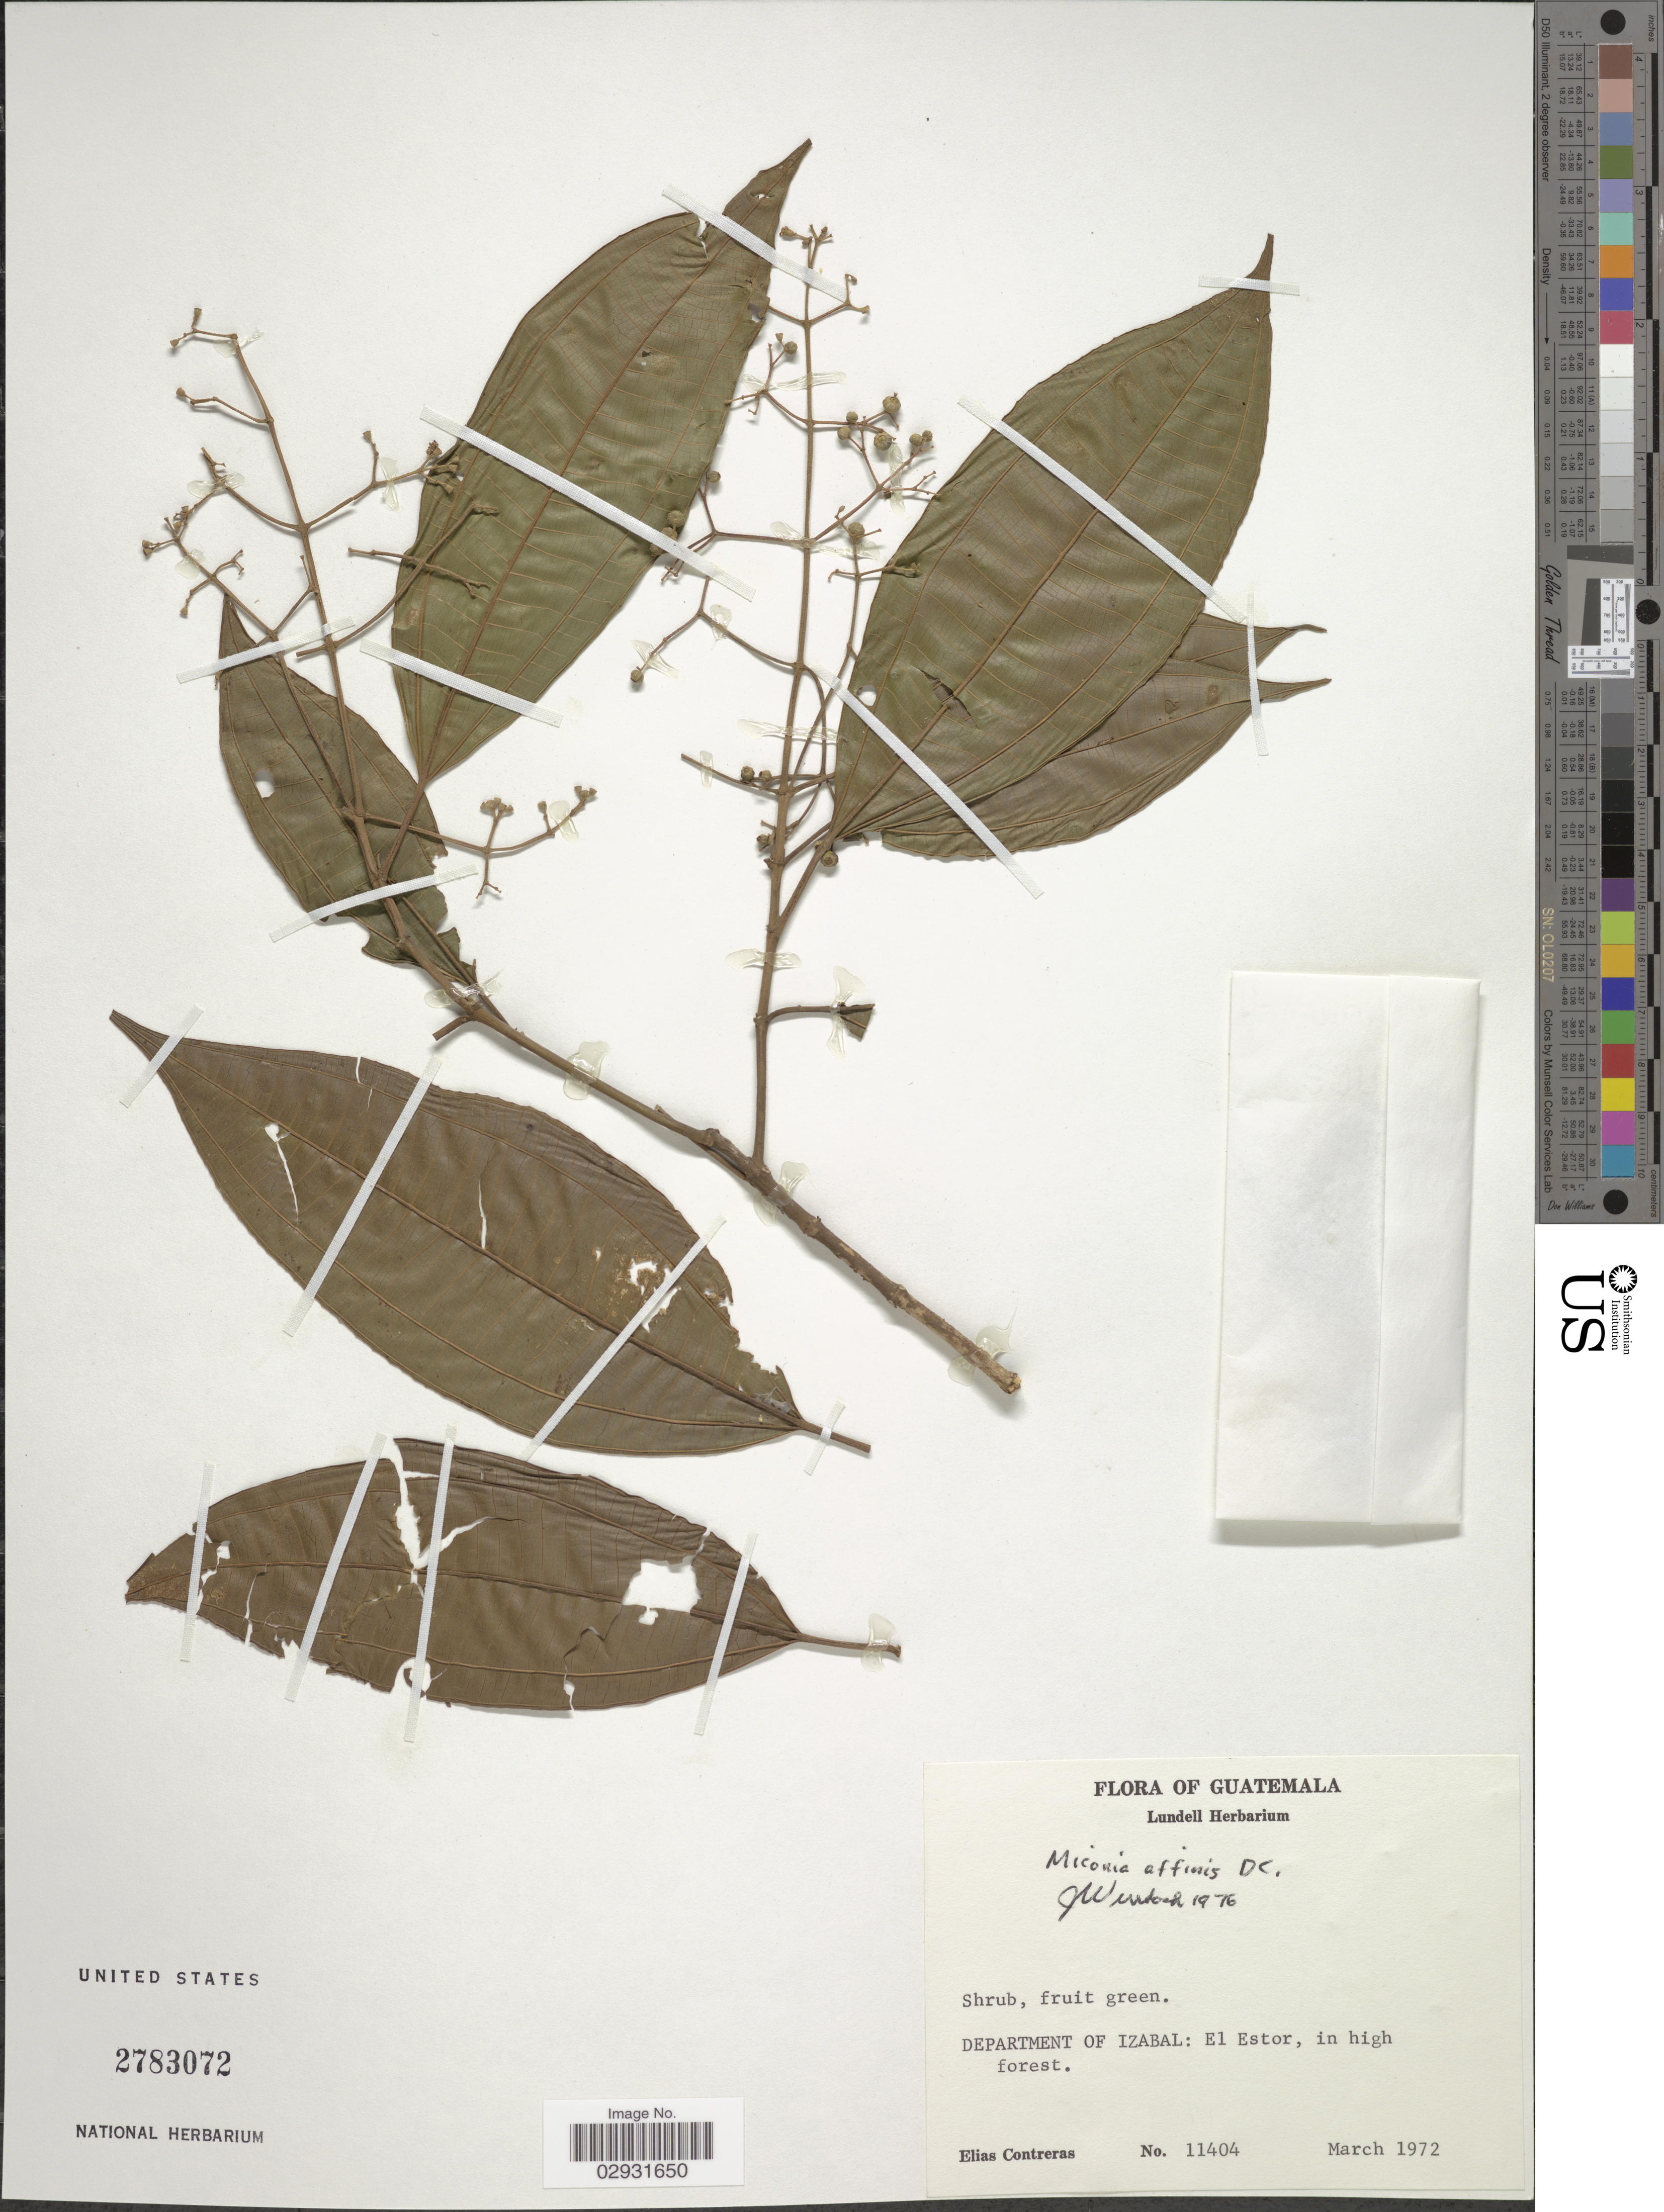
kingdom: Plantae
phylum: Tracheophyta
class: Magnoliopsida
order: Myrtales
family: Melastomataceae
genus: Miconia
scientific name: Miconia affinis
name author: DC.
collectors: E. Contreras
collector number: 11404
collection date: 1972-03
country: Guatemala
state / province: Izabal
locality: Department of Izabal: El Estor.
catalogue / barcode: US 2783072